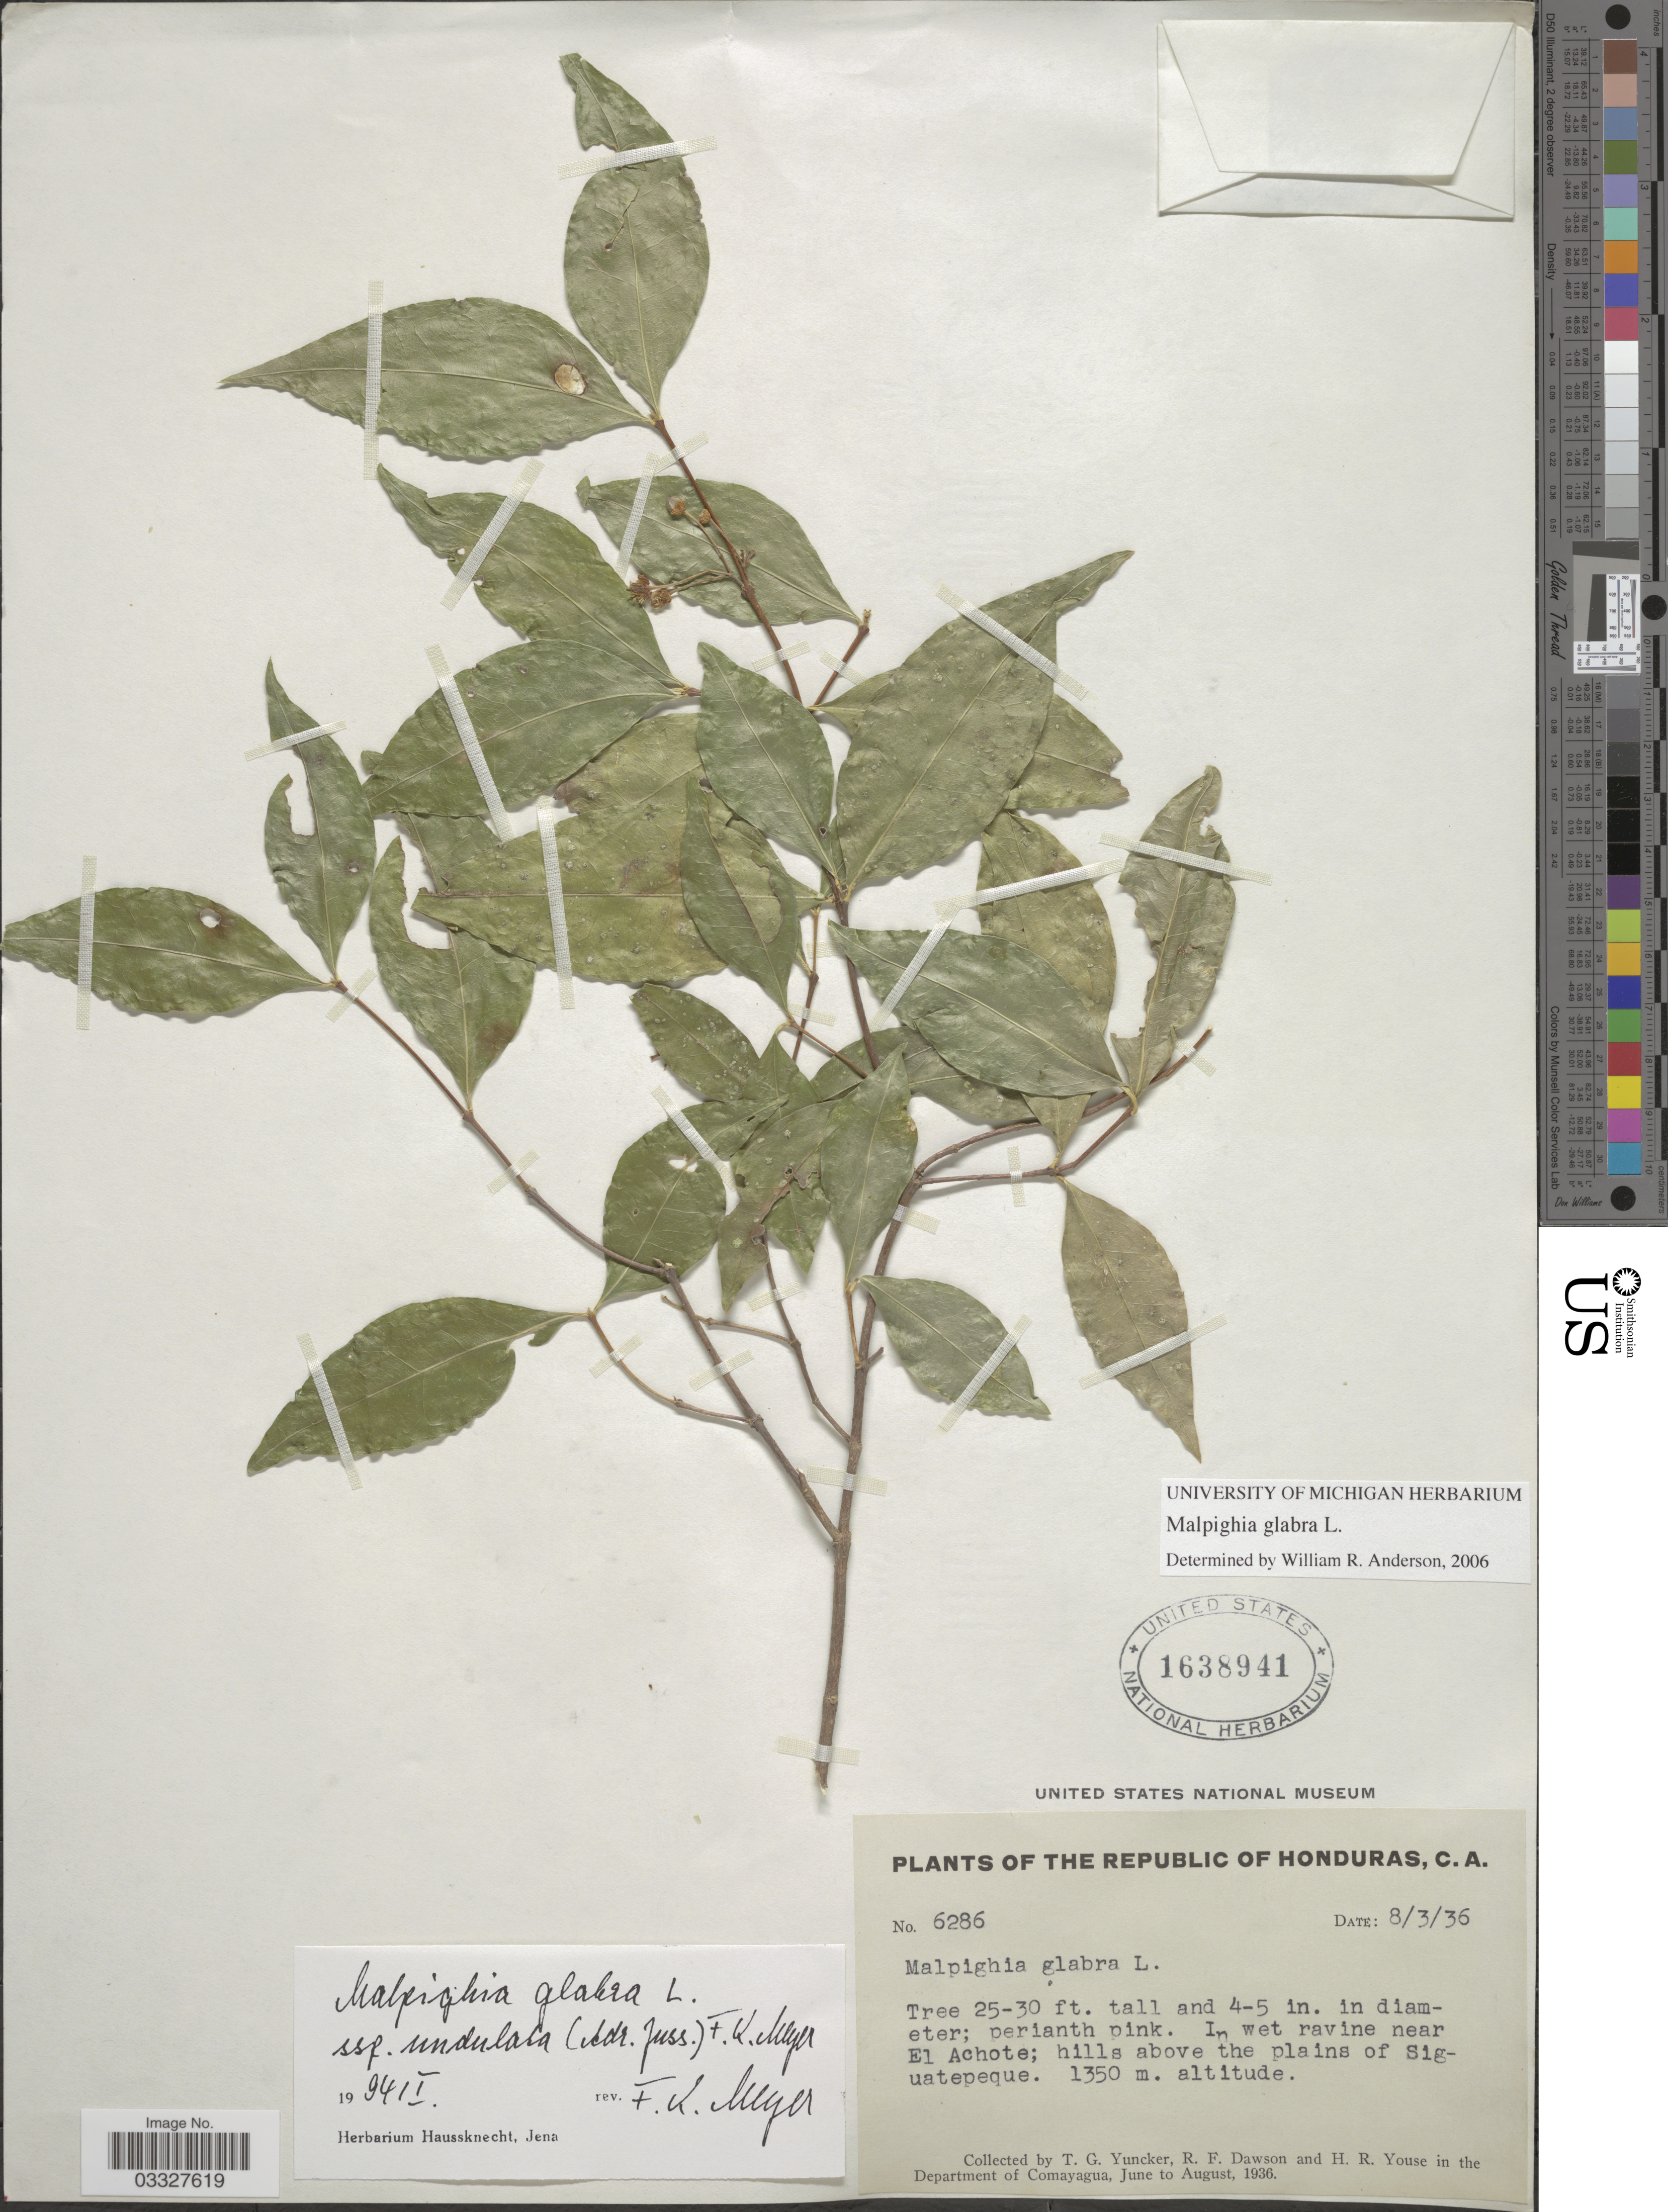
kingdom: Plantae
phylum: Tracheophyta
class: Magnoliopsida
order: Malpighiales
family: Malpighiaceae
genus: Malpighia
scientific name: Malpighia glabra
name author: L.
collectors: T. G. Yuncker, R. F. Dawson & H. Youse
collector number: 6286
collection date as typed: Transcribed d/m/y: 8/3/36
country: Honduras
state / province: Comayagua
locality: In wet ravine near El Achote; hills above the plains of Siguatepeque. Department of Comayagua.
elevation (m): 1350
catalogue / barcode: US 1638941